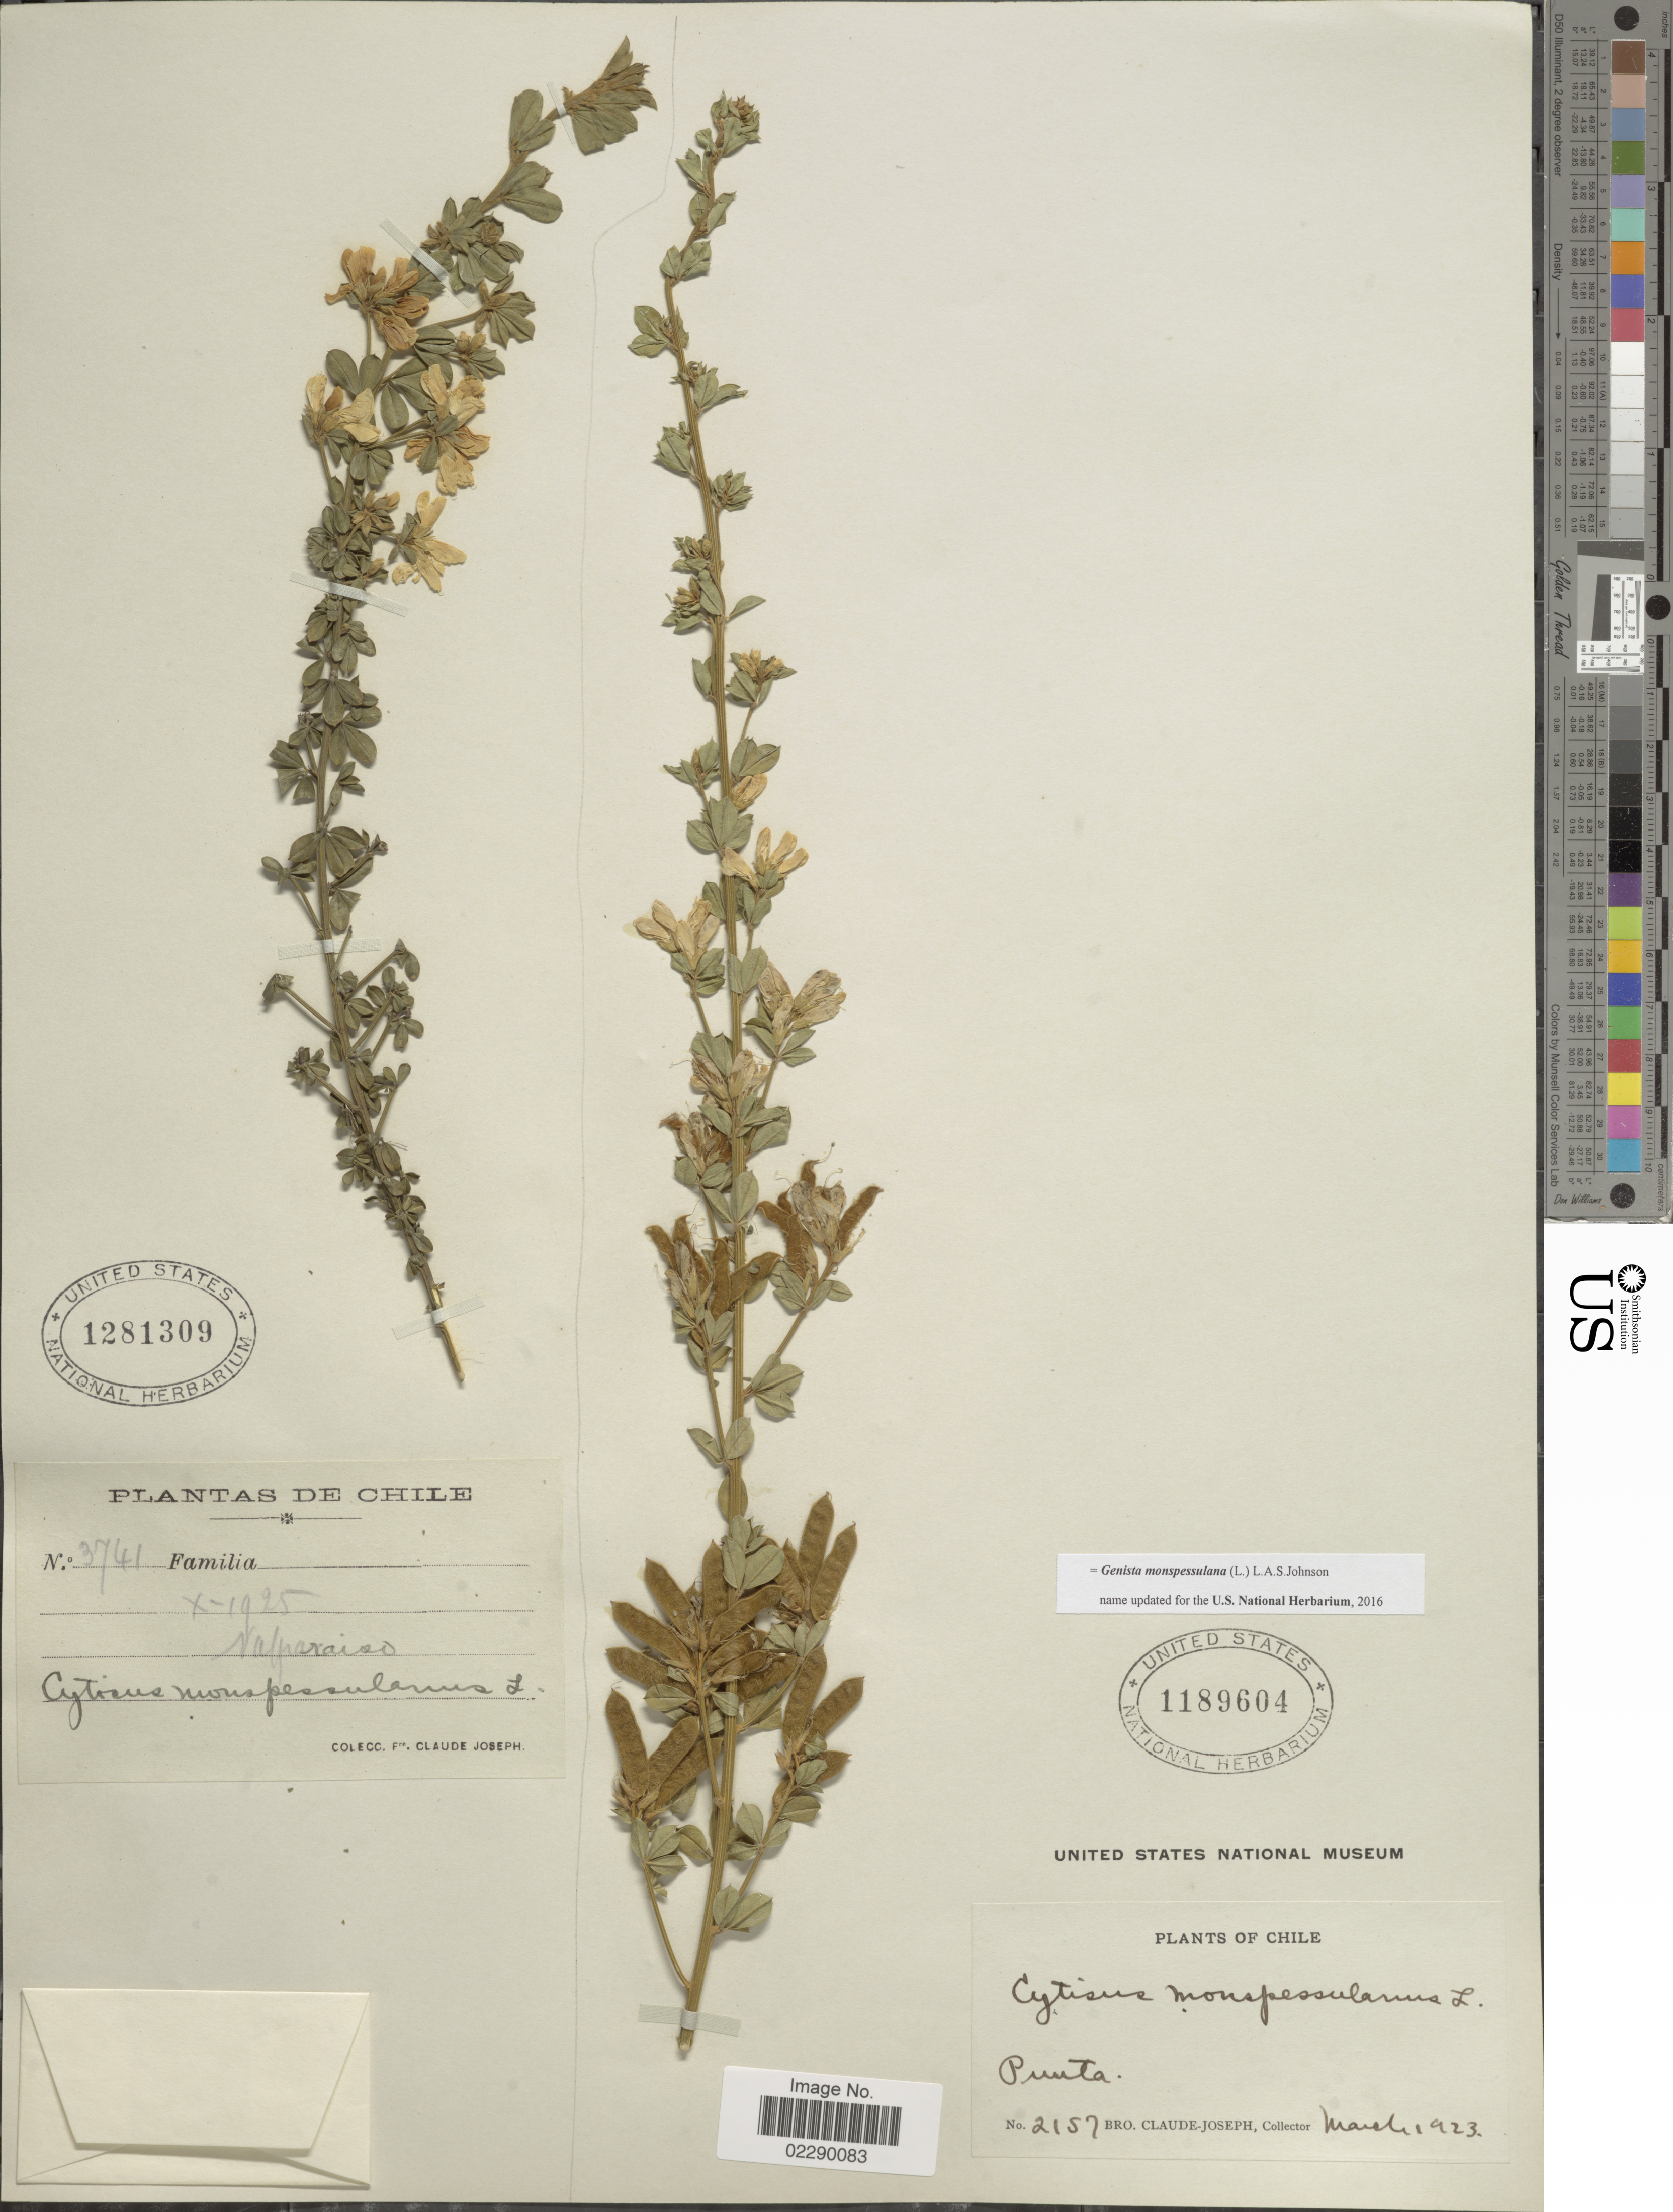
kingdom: Plantae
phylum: Tracheophyta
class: Magnoliopsida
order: Fabales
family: Fabaceae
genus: Genista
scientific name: Genista monspessulana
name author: (L.) L.A.S. Johnson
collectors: Frere Claude Joseph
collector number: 3741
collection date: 1925-10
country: Chile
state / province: Valparaíso (V)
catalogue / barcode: US 1281309-2